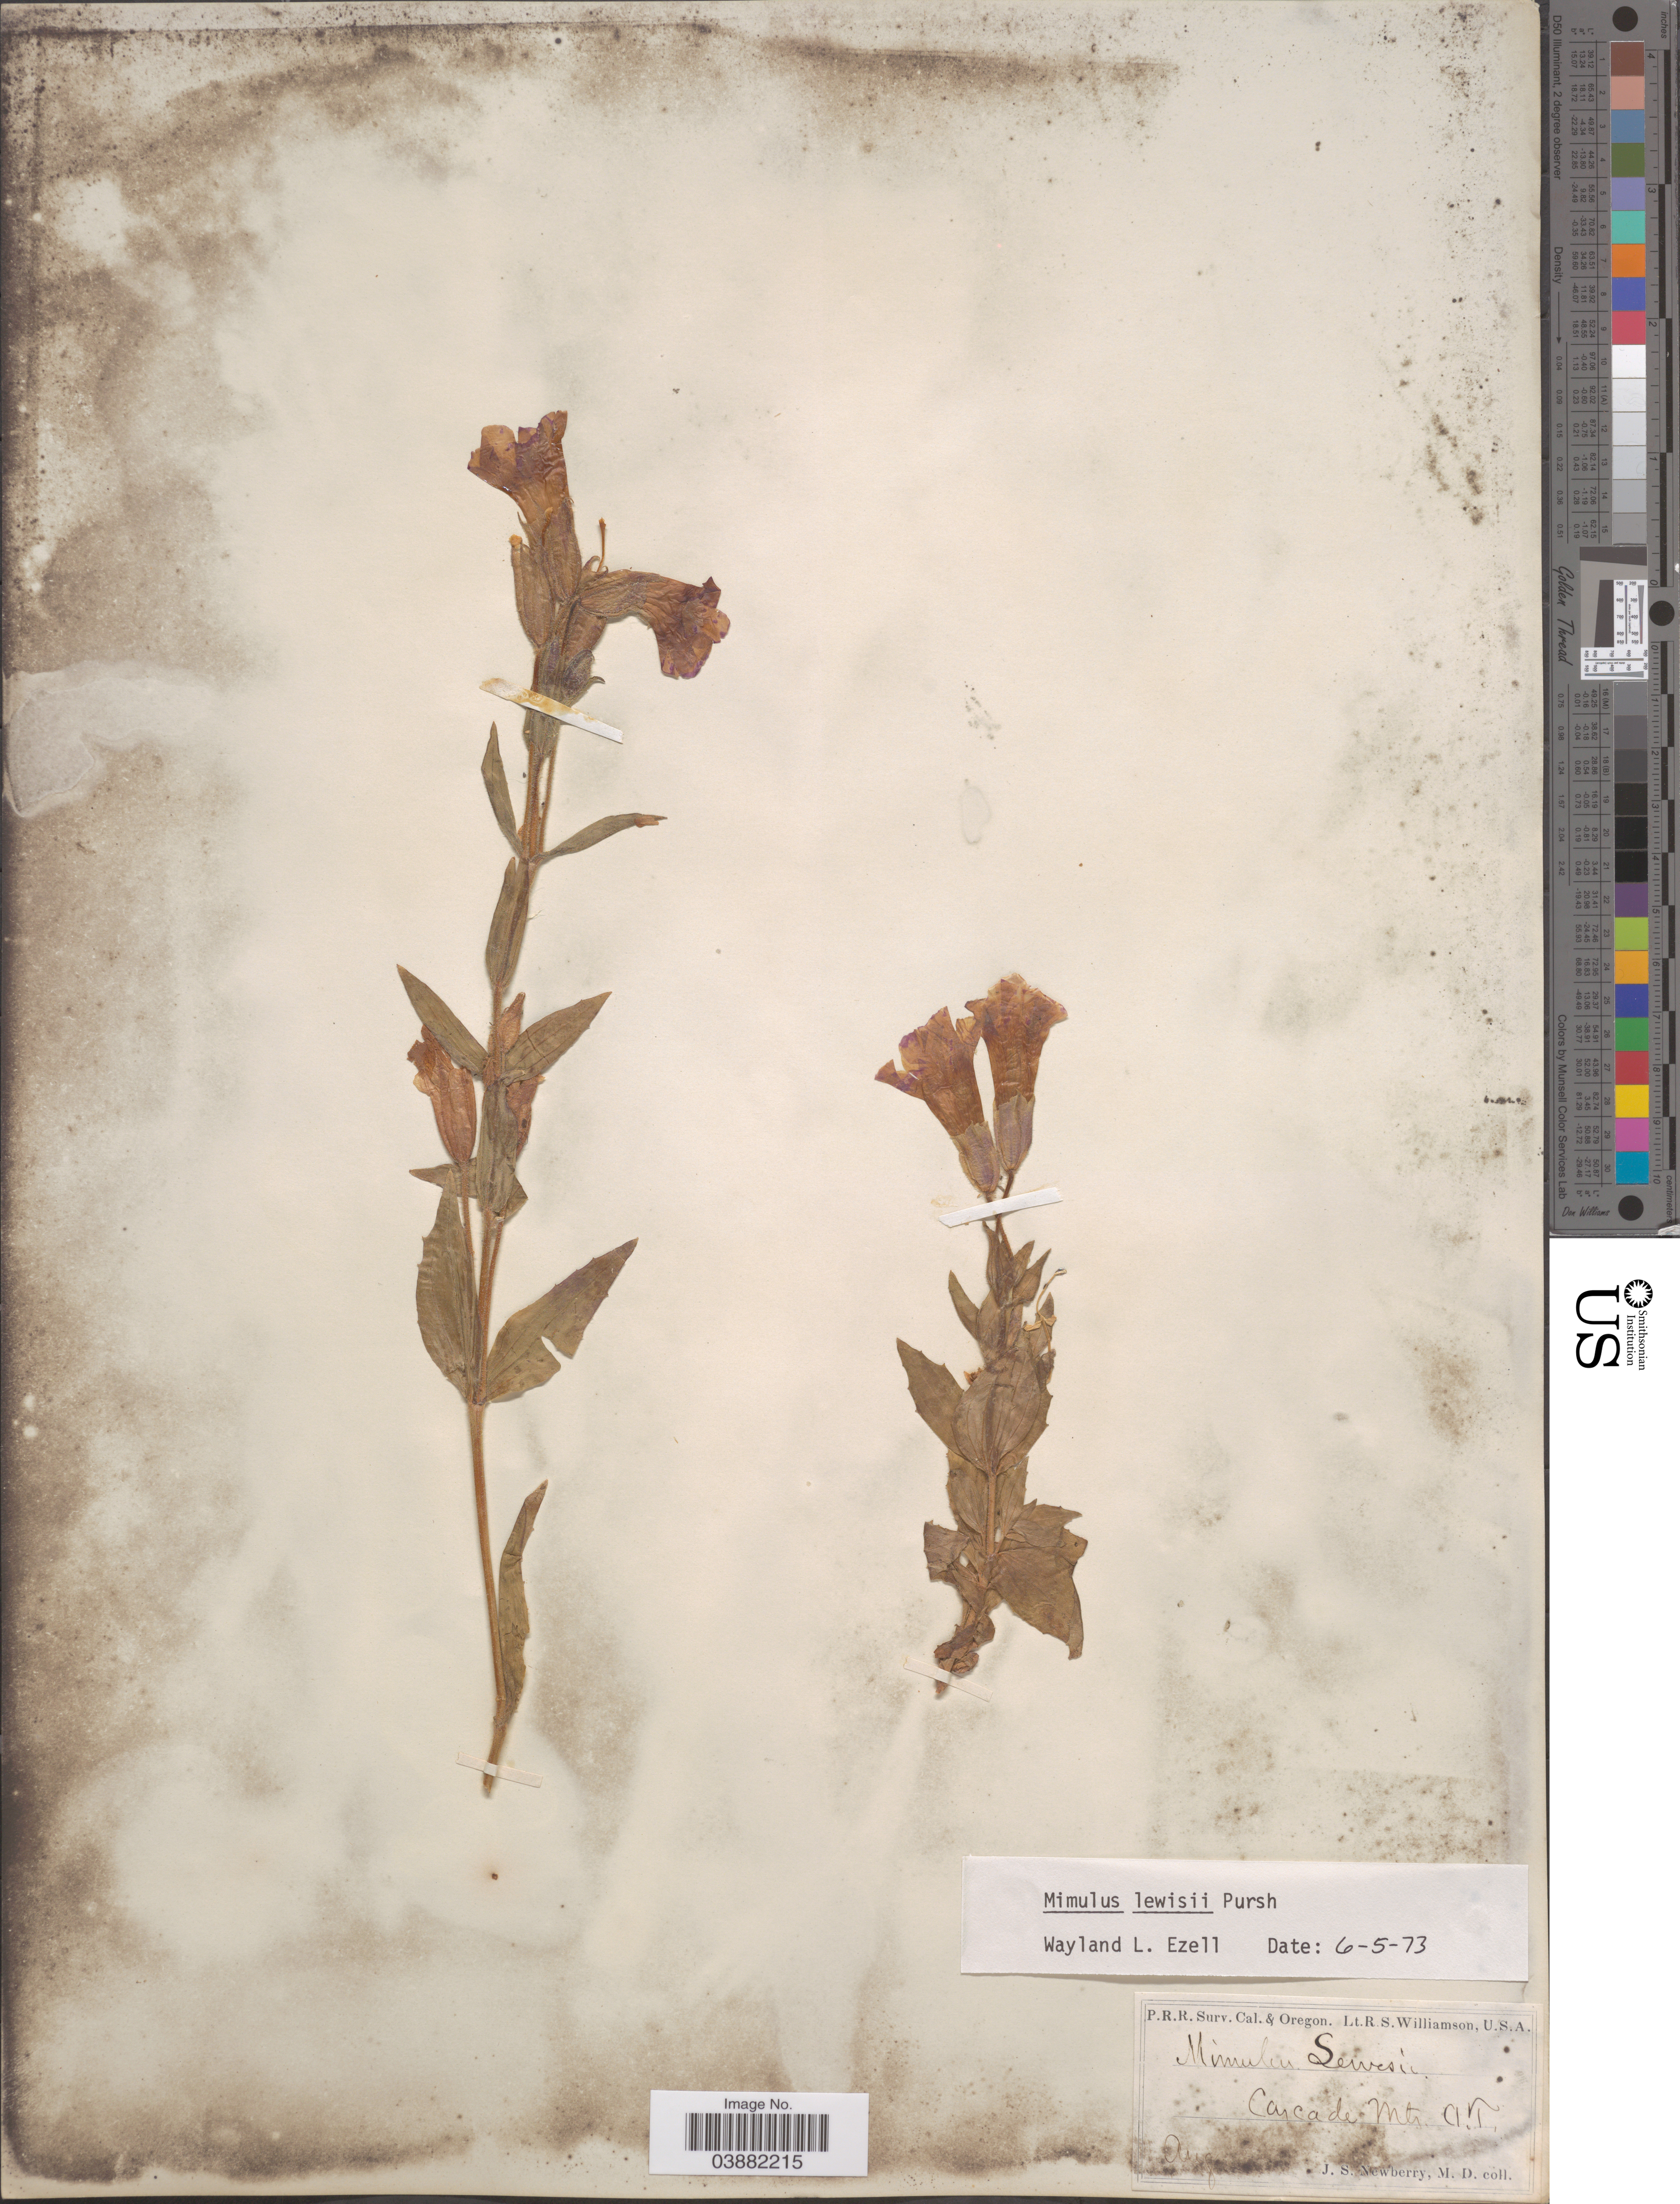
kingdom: Plantae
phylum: Tracheophyta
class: Magnoliopsida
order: Lamiales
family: Phrymaceae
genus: Mimulus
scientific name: Mimulus lewisii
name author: Pursh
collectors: J. S. Newberry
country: United States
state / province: Arizona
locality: Cascade Mts. A.T.